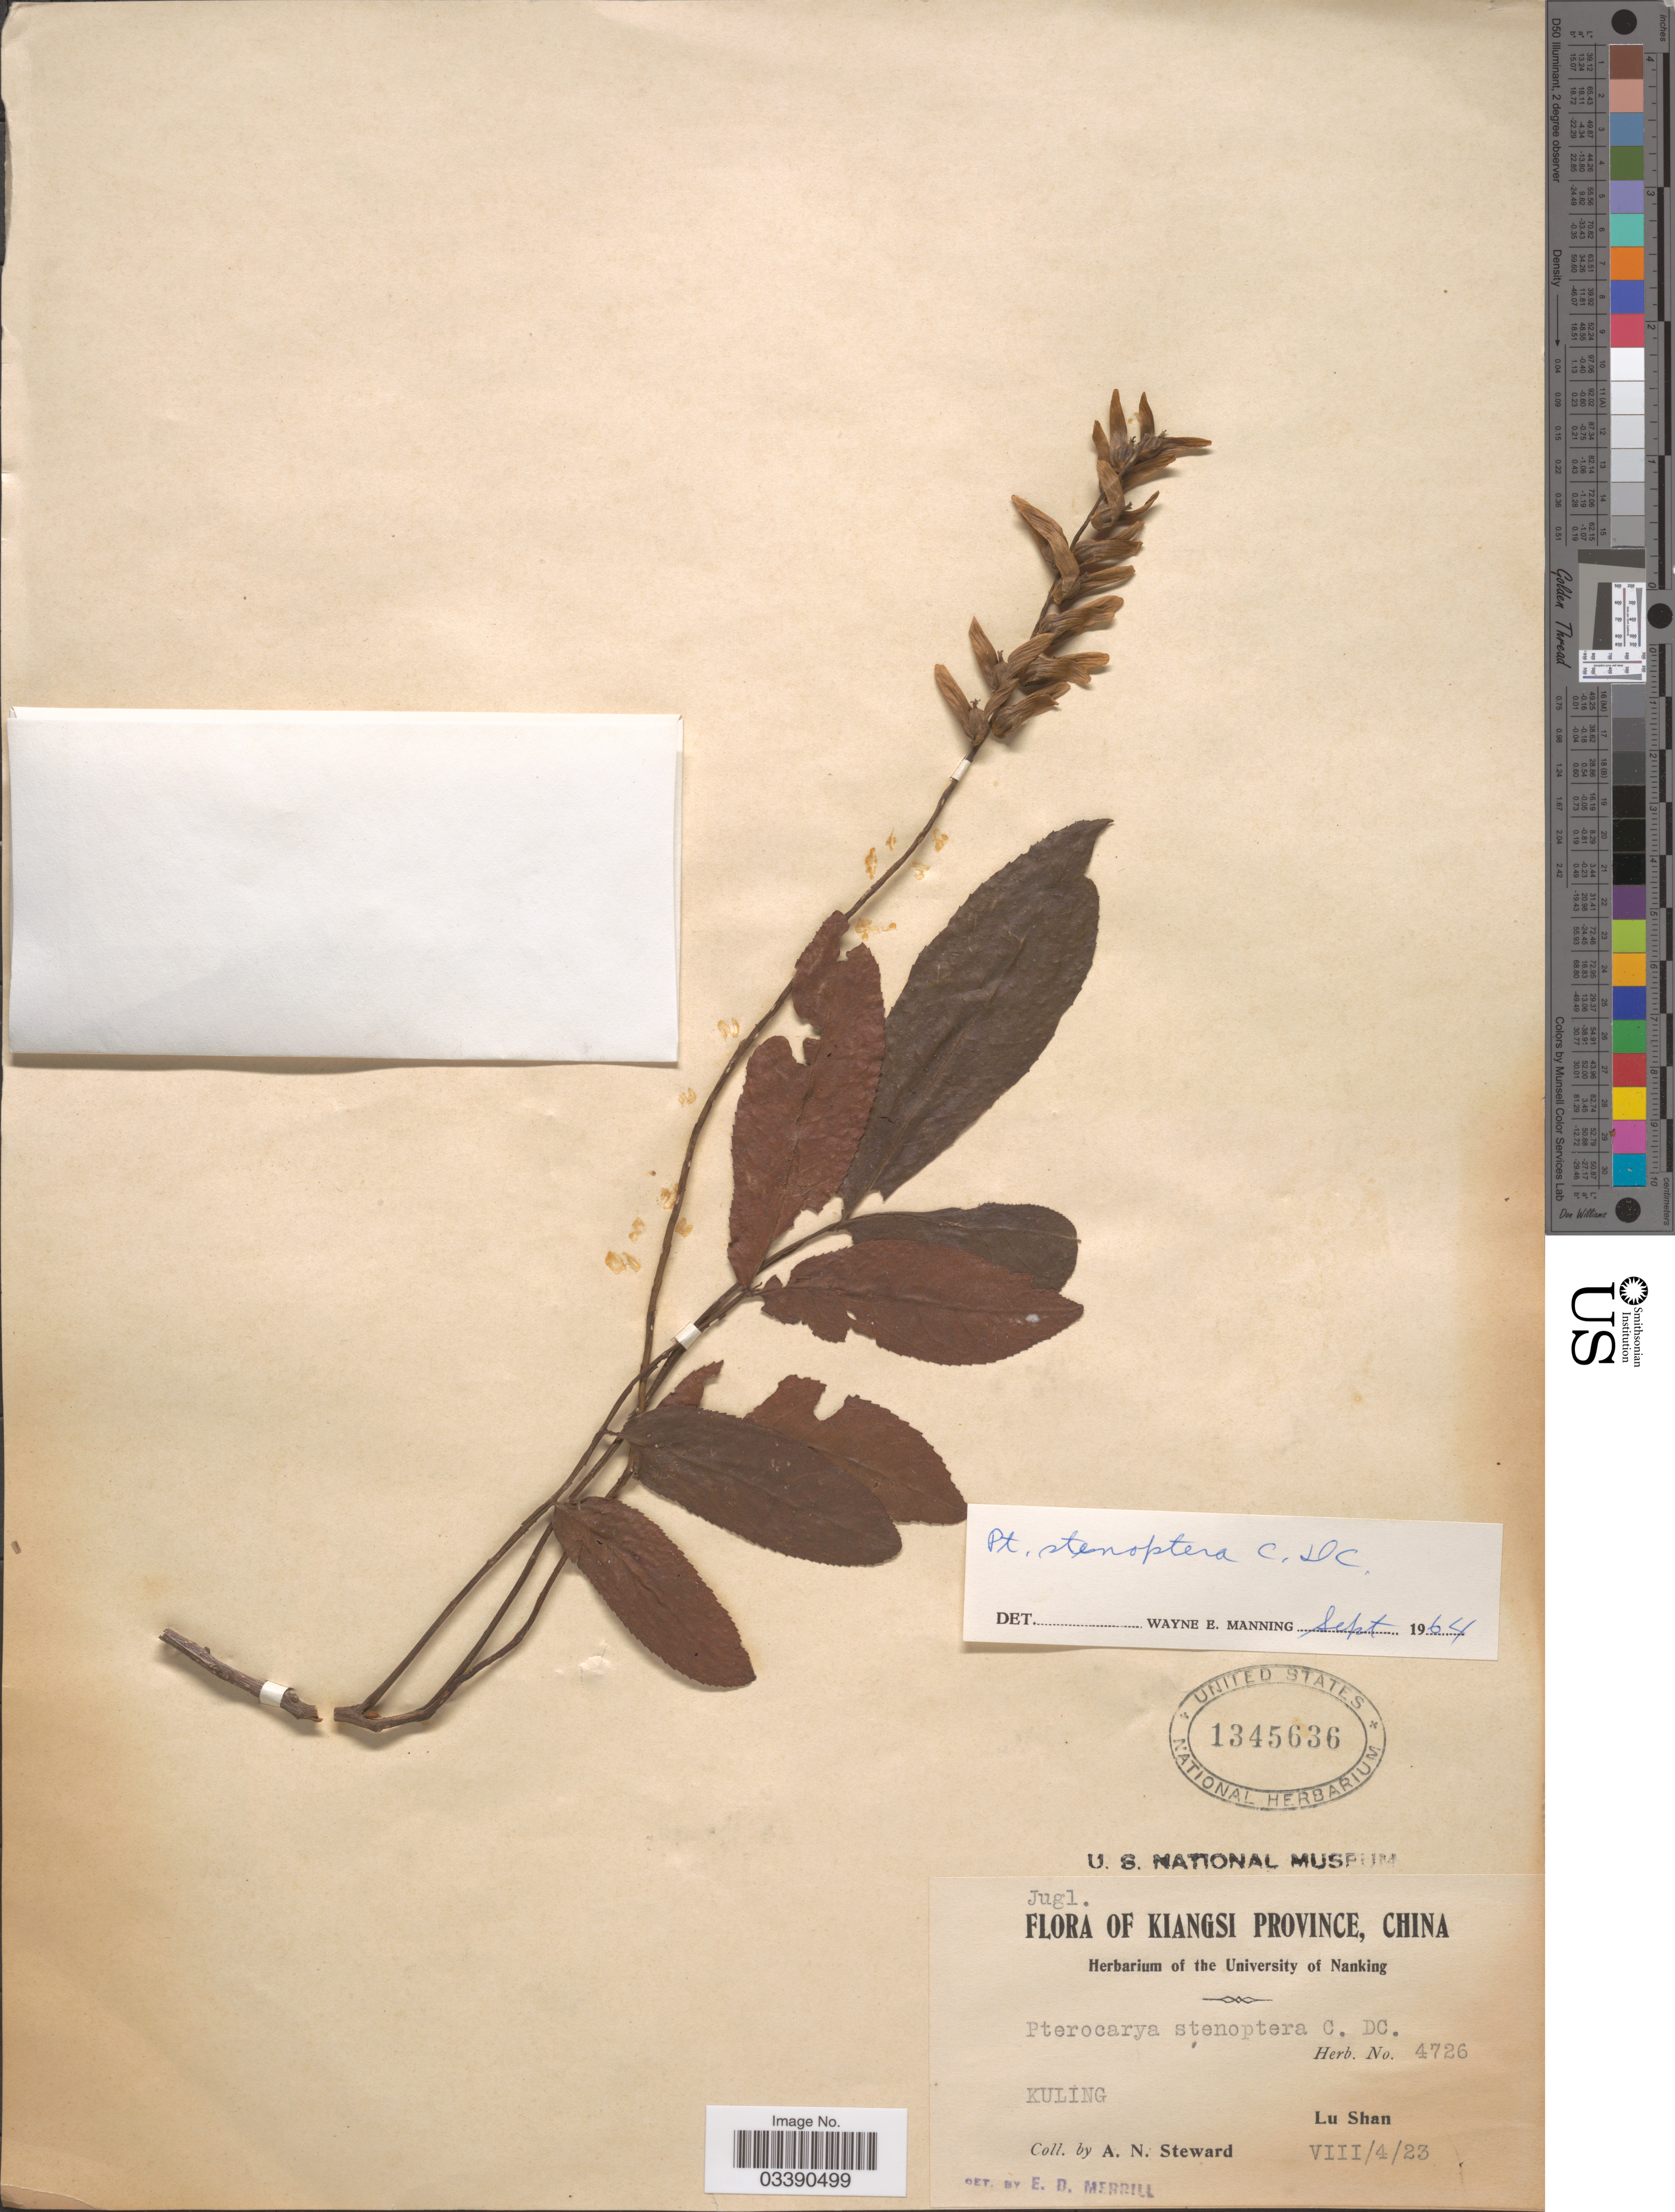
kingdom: Plantae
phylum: Tracheophyta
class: Magnoliopsida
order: Fagales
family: Juglandaceae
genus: Pterocarya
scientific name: Pterocarya stenoptera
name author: C. DC.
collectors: A. N. Steward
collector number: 4726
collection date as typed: Transcribed d/m/y: 4/8/23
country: China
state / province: Jiangxi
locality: Kiangsi Province. Kuling. Lu Shan.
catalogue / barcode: US 1345636